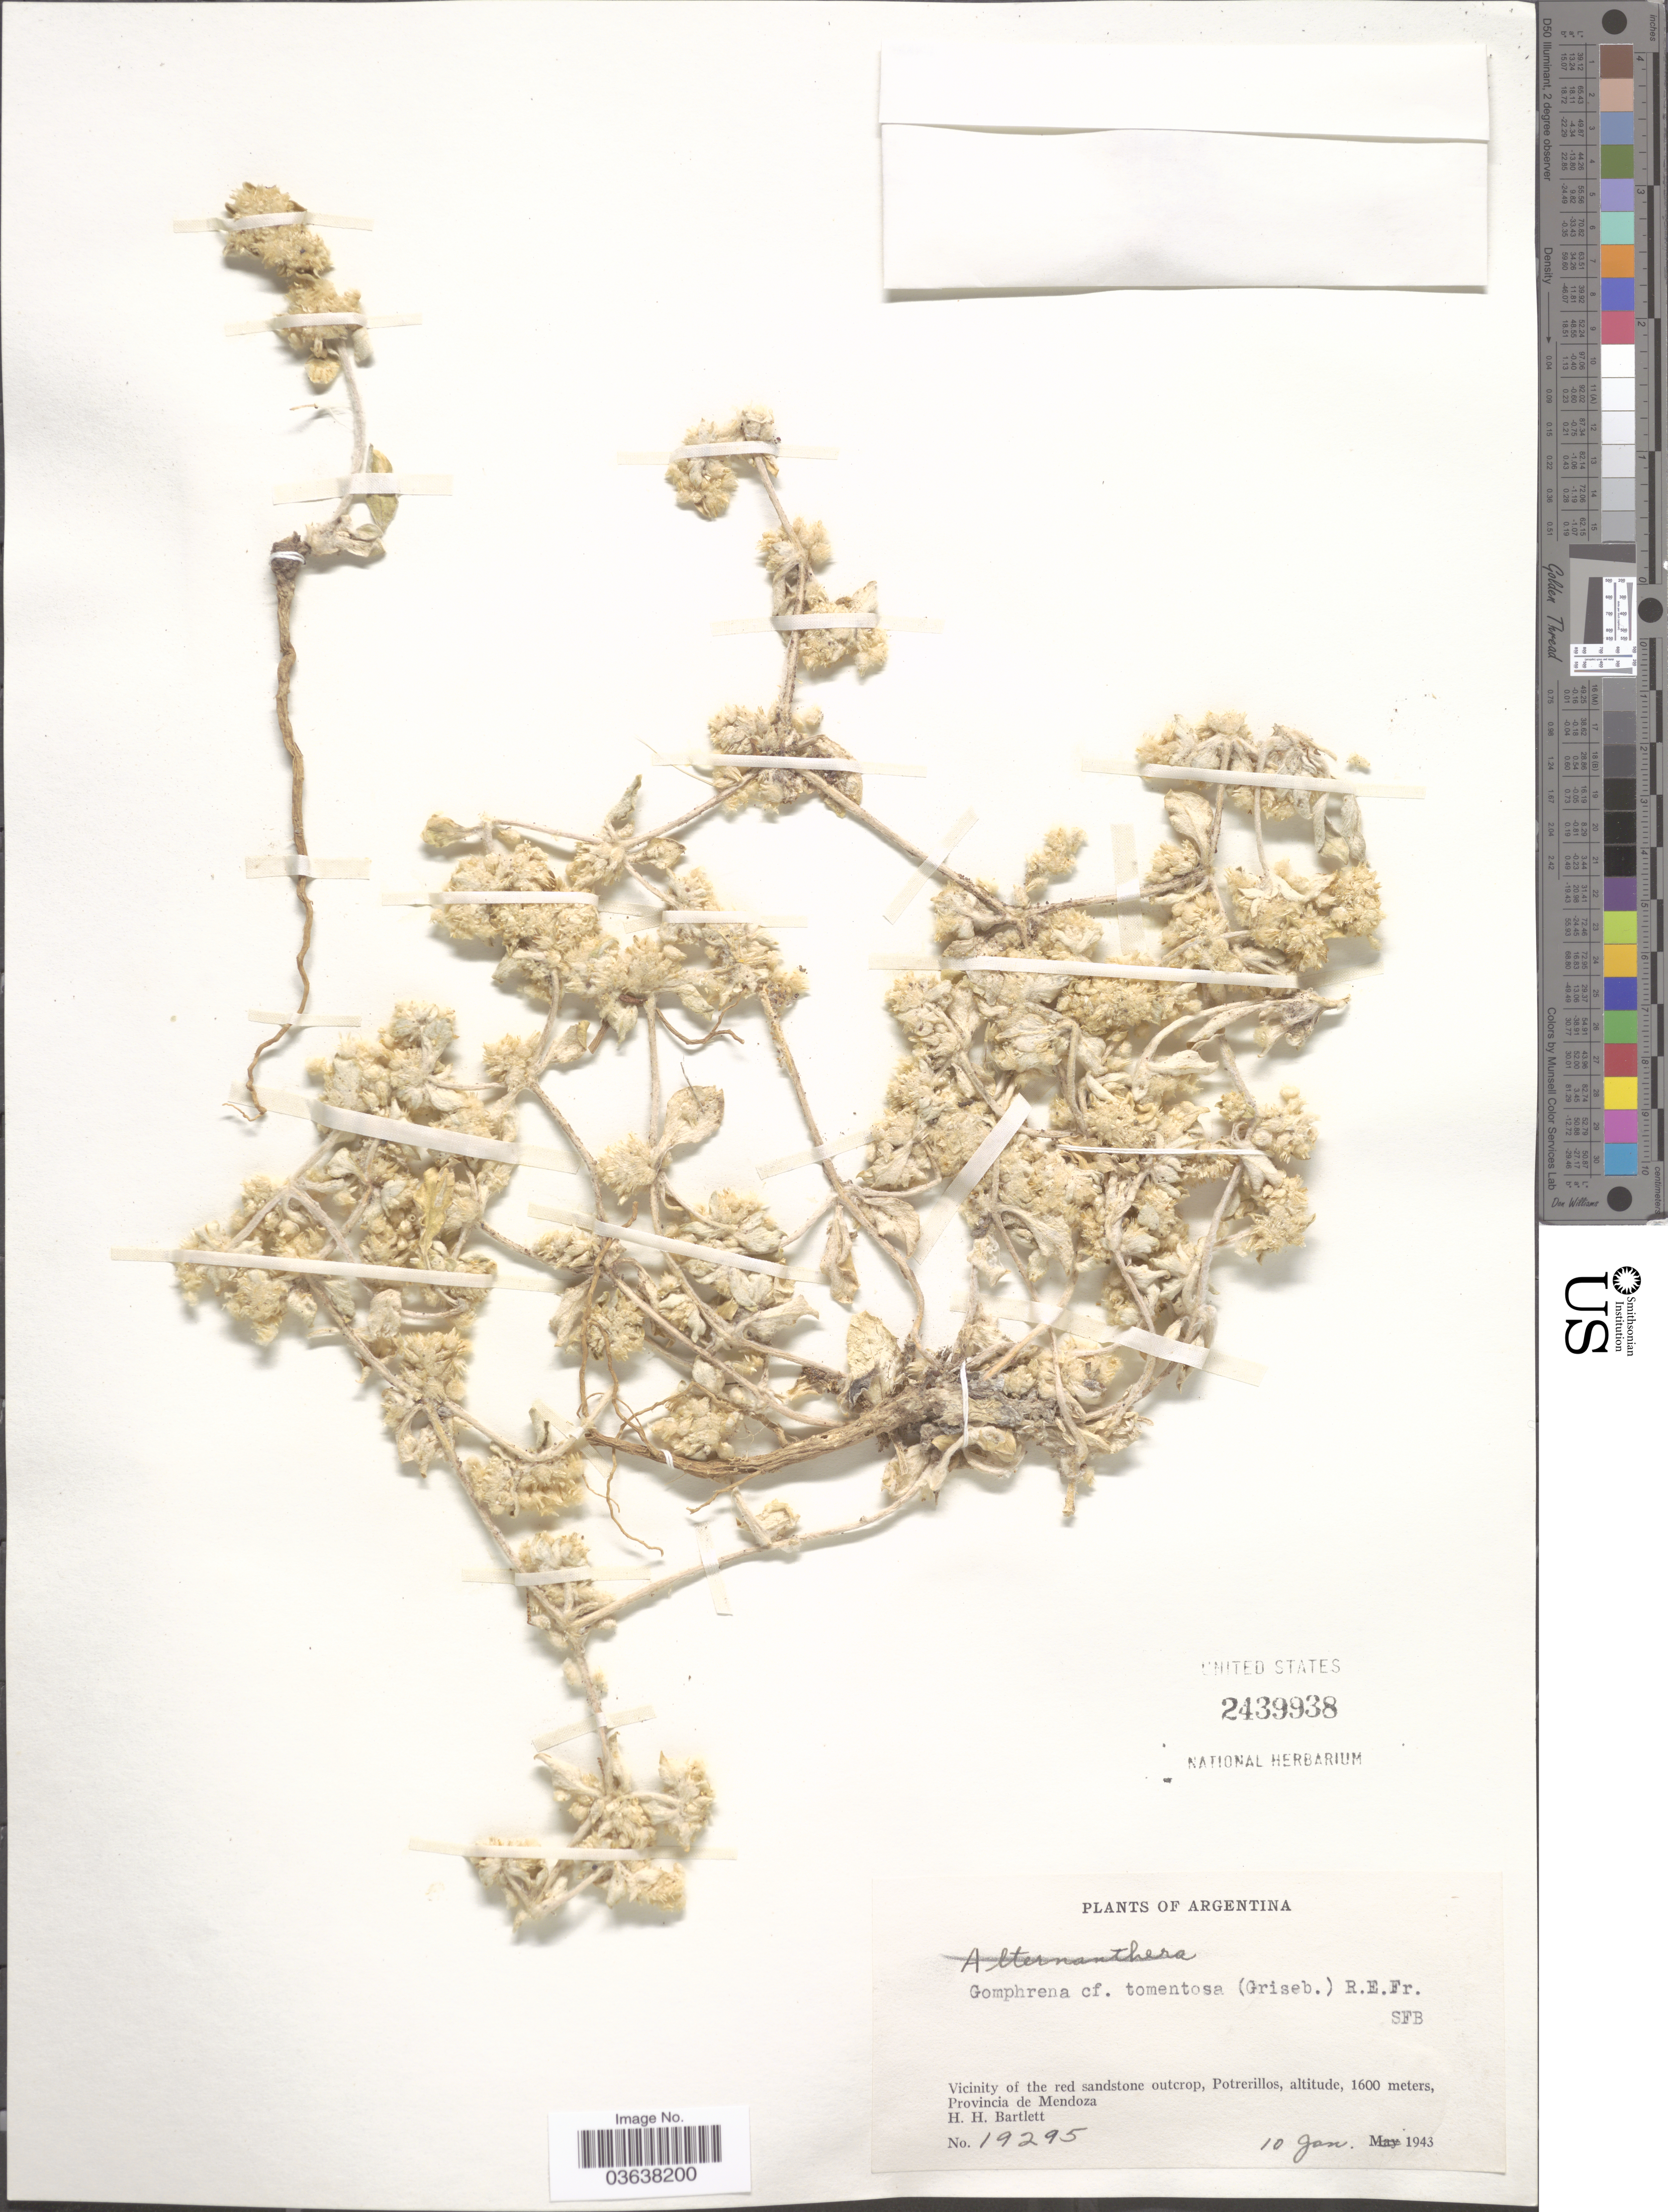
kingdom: Plantae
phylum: Tracheophyta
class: Magnoliopsida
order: Caryophyllales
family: Amaranthaceae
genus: Gomphrena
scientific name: Gomphrena tomentosa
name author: (Griseb.) R.E. Fr.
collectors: H. H. Bartlett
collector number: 19295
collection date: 1943-01-10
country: Argentina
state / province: Mendoza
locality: Vicinity of the red sandstone outcrop, Potrerillos.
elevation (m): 1600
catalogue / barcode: US 2439938